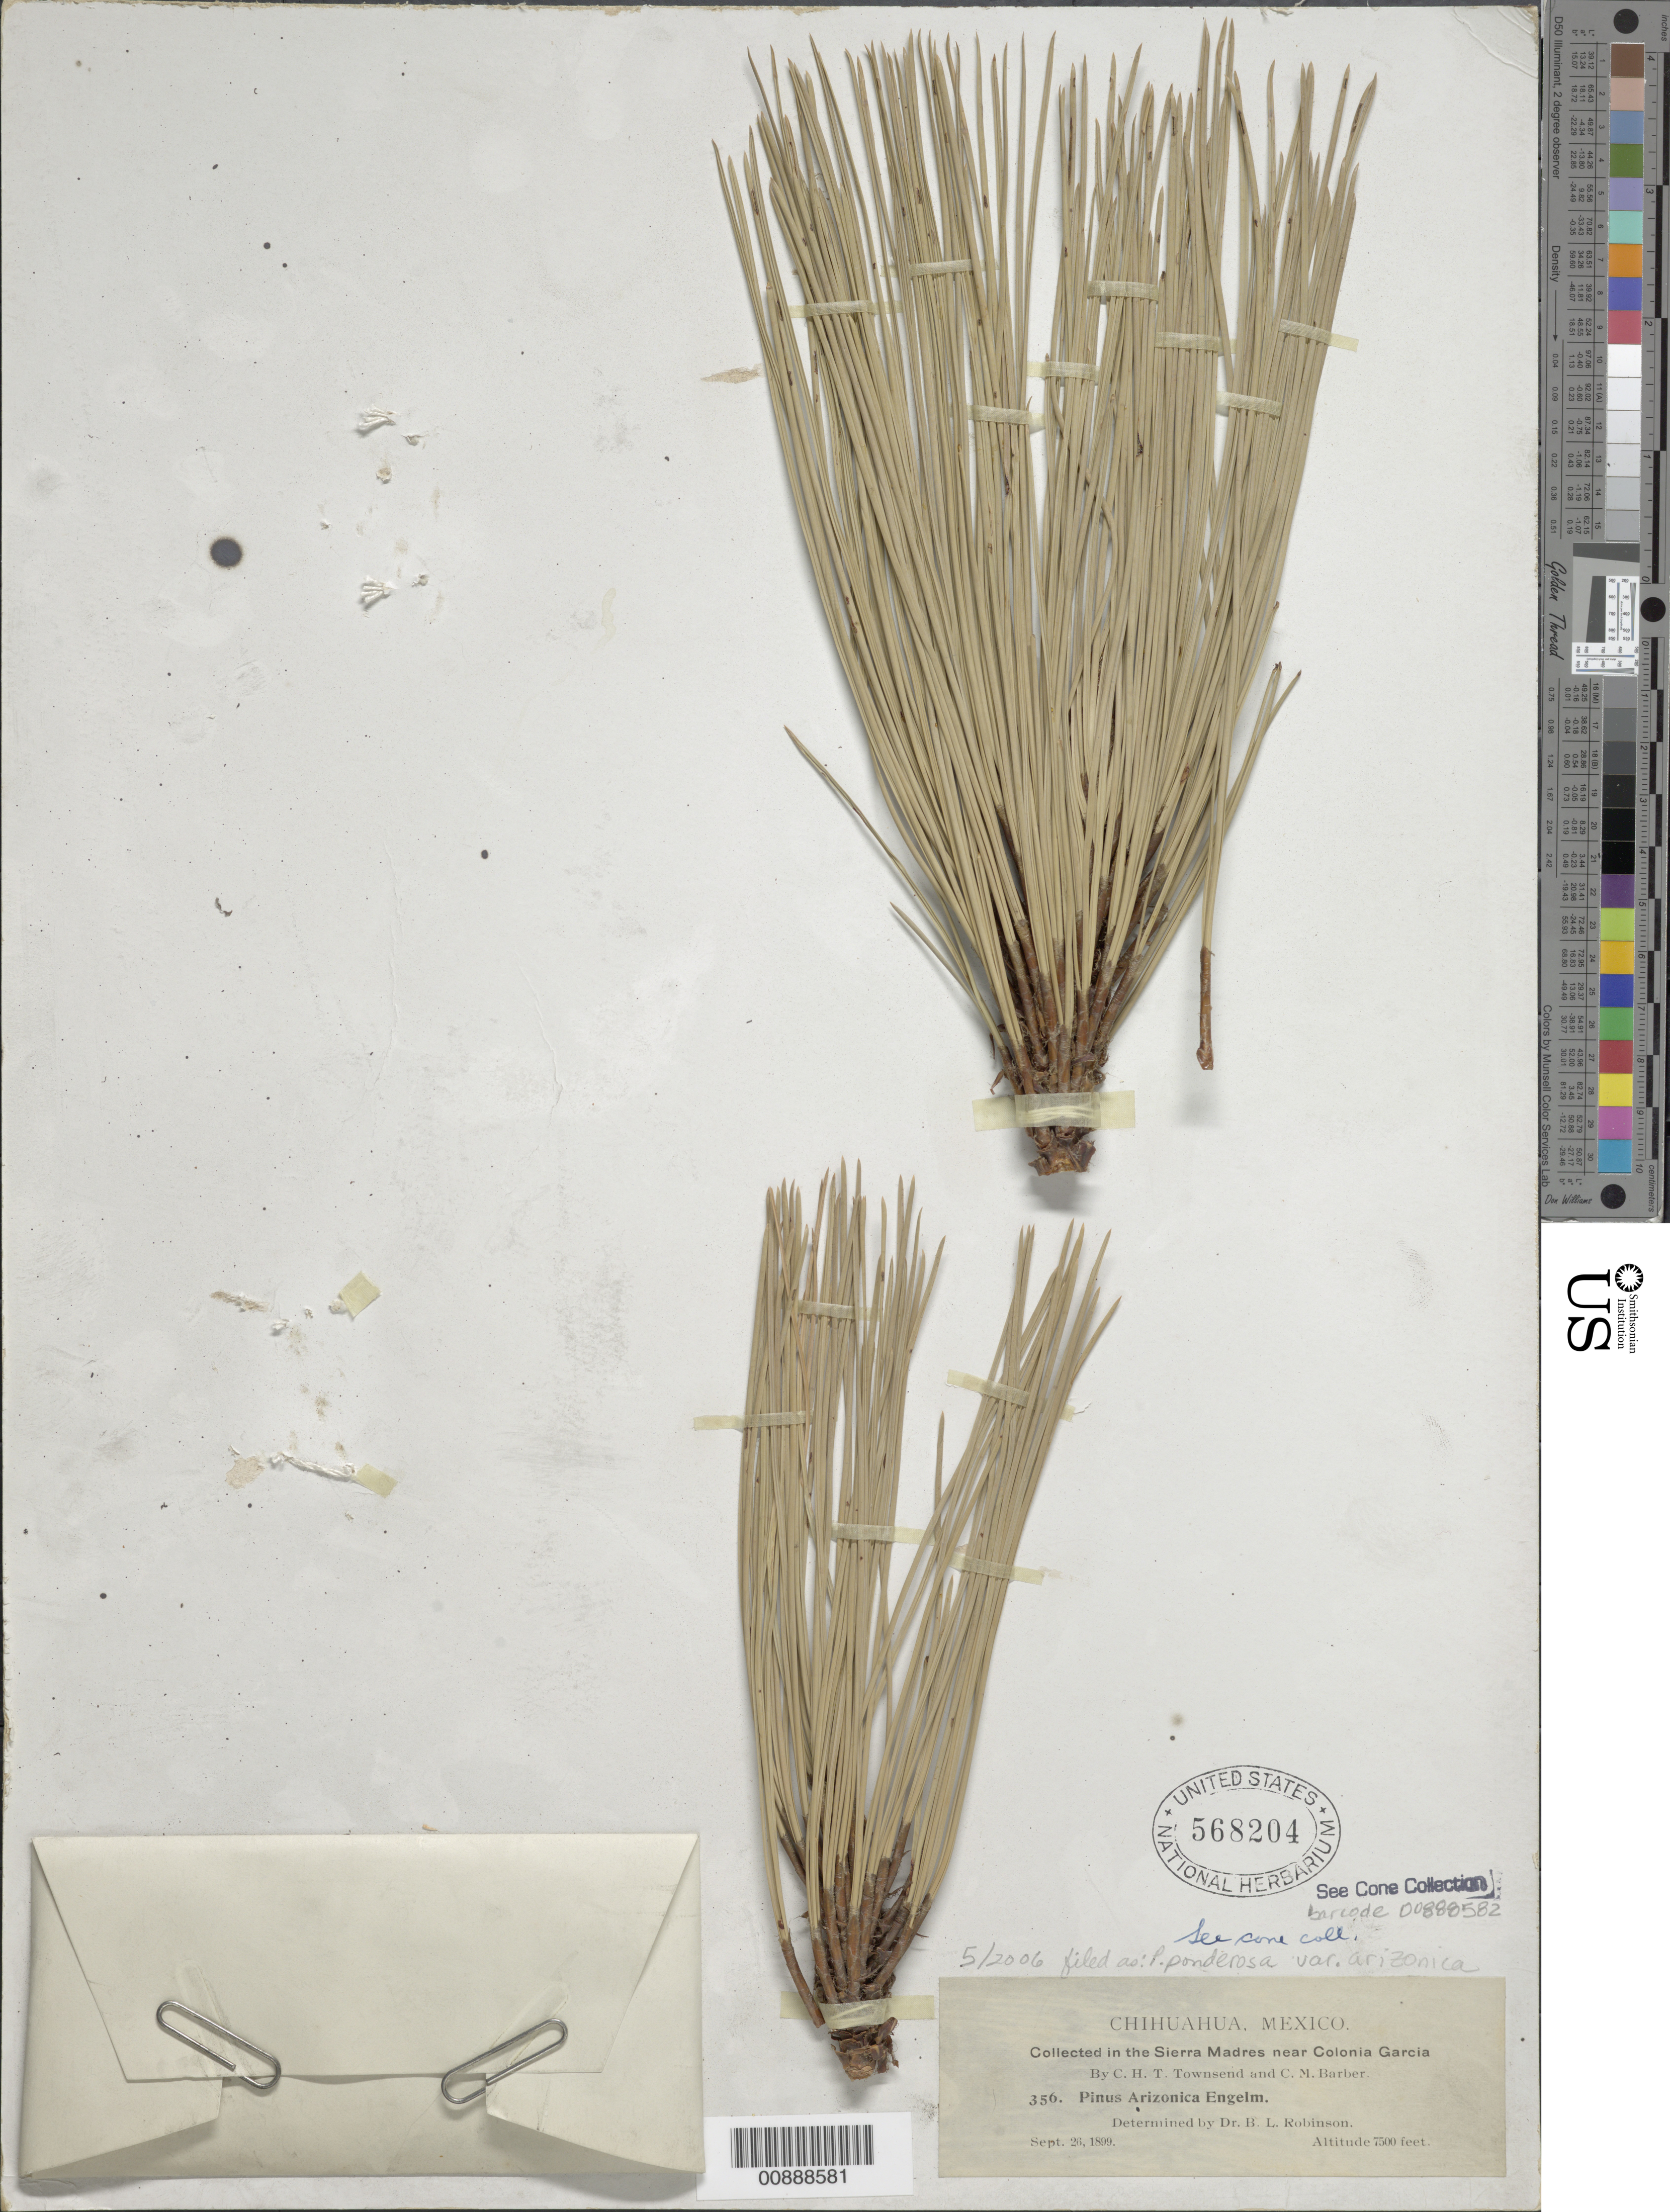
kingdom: Plantae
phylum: Tracheophyta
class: Pinopsida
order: Pinales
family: Pinaceae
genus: Pinus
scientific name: Pinus ponderosa var. arizonica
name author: (Engelm.) Shaw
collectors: C. H. T. Townsend & C. Barber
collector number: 356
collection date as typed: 26 Sep 1899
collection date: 1899-09-26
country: Mexico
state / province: Chihuahua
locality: Sierra Madre near Colonia García, Chihuahua.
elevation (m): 2286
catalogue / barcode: US 568204